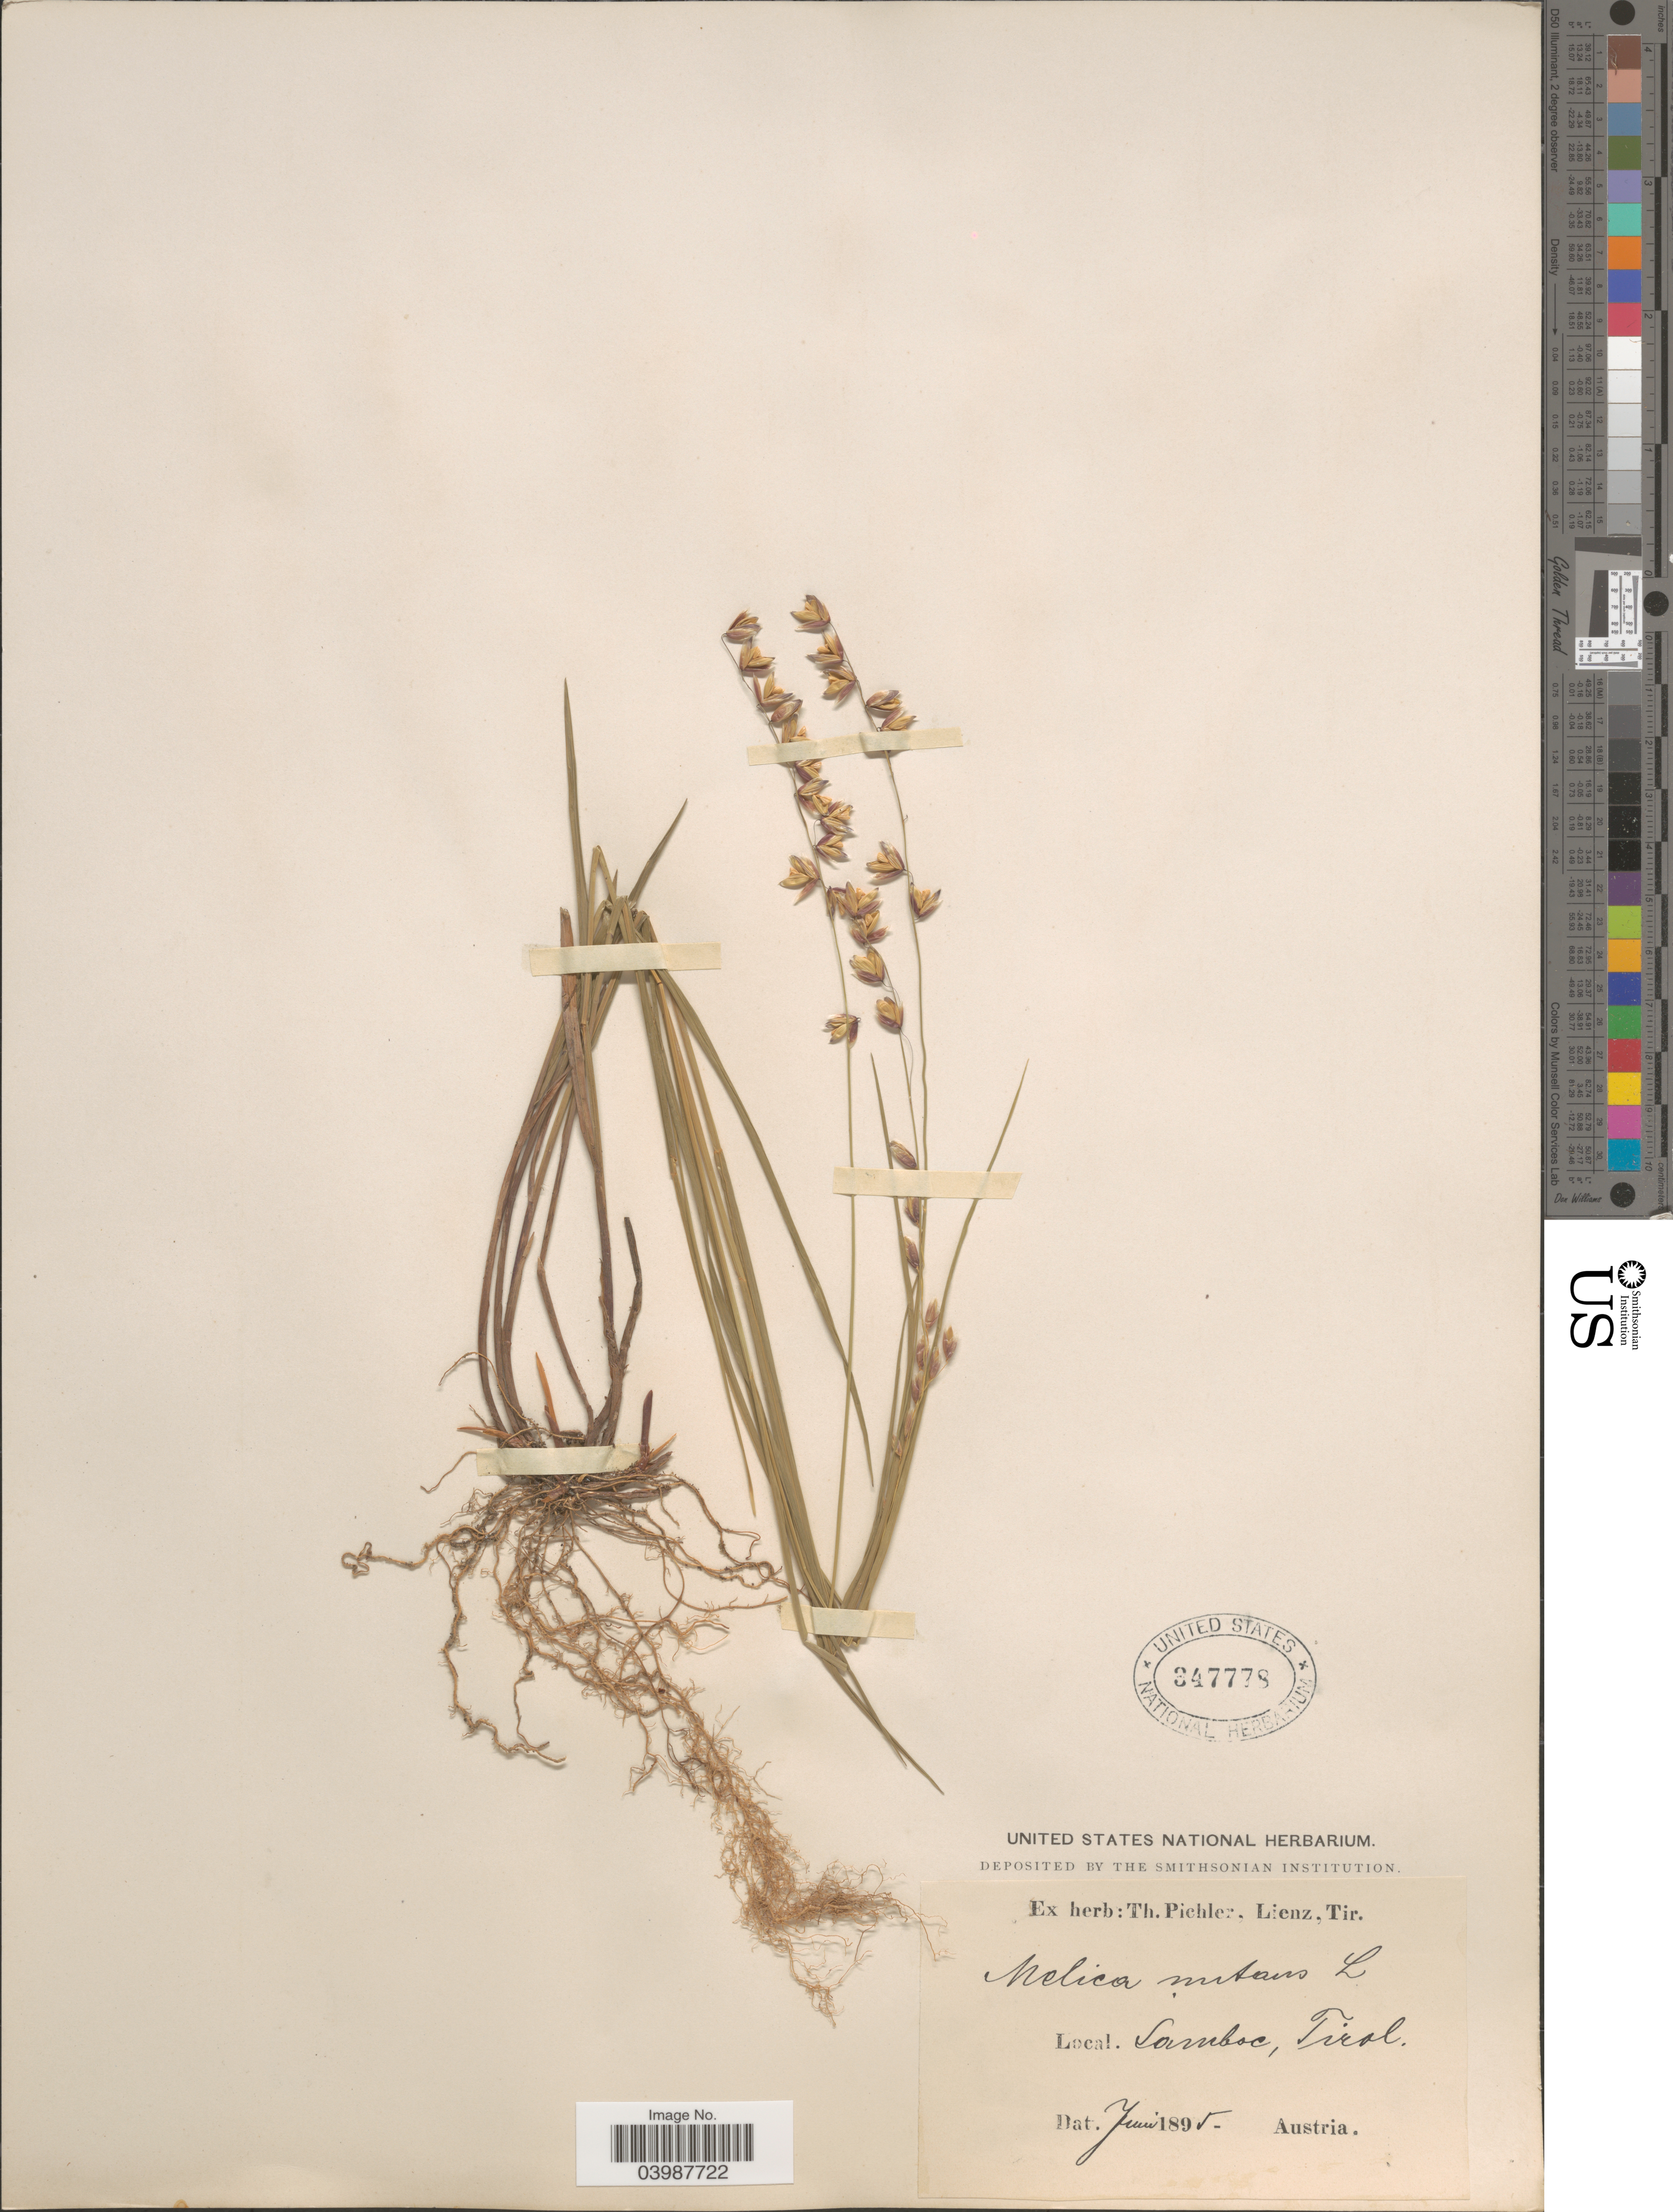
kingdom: Plantae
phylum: Tracheophyta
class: Liliopsida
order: Poales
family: Poaceae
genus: Melica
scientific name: Melica nutans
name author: L.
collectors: ex herb. T. Pichler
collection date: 1895-06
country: Austria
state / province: Tirol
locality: Samboc.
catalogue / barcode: US 347778